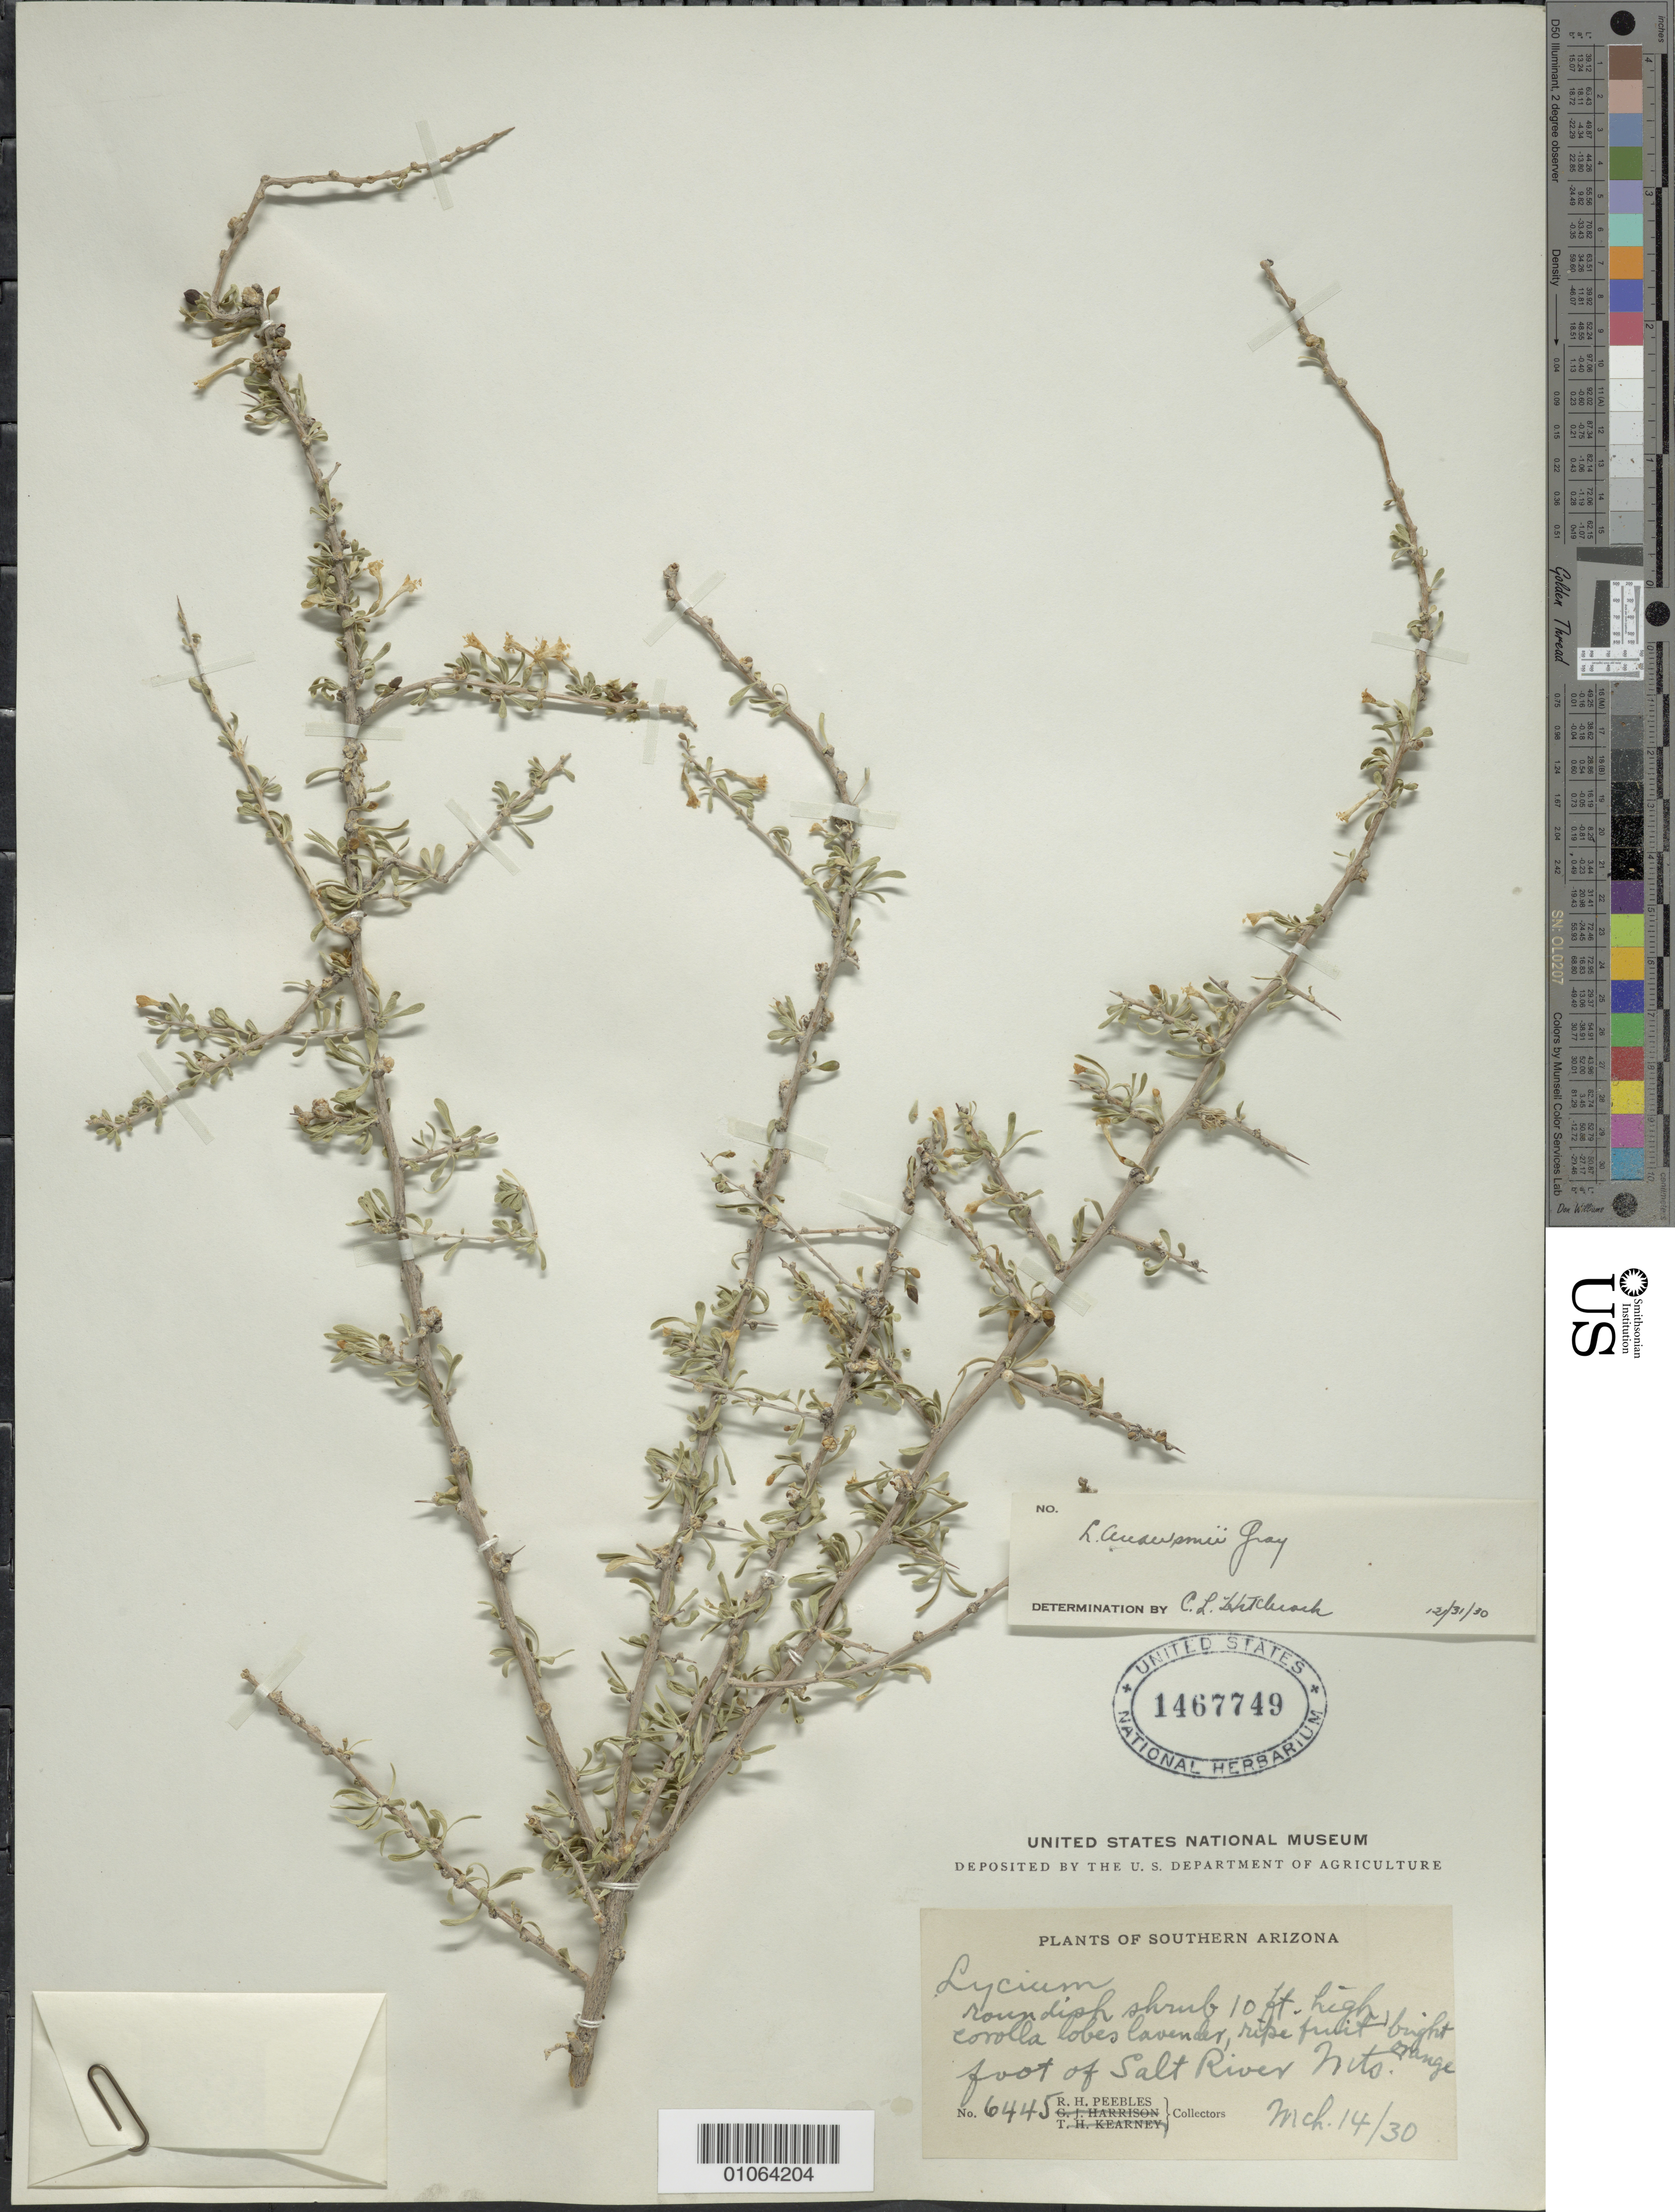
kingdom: Plantae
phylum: Tracheophyta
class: Magnoliopsida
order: Solanales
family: Solanaceae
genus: Lycium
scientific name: Lycium andersonii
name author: A. Gray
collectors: R. H. Peebles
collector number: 6445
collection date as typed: Transcribed d/m/y: 14/3/30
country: United States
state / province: Arizona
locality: Southern Arizona. Foot of Salt River Mts.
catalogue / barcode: US 1467749